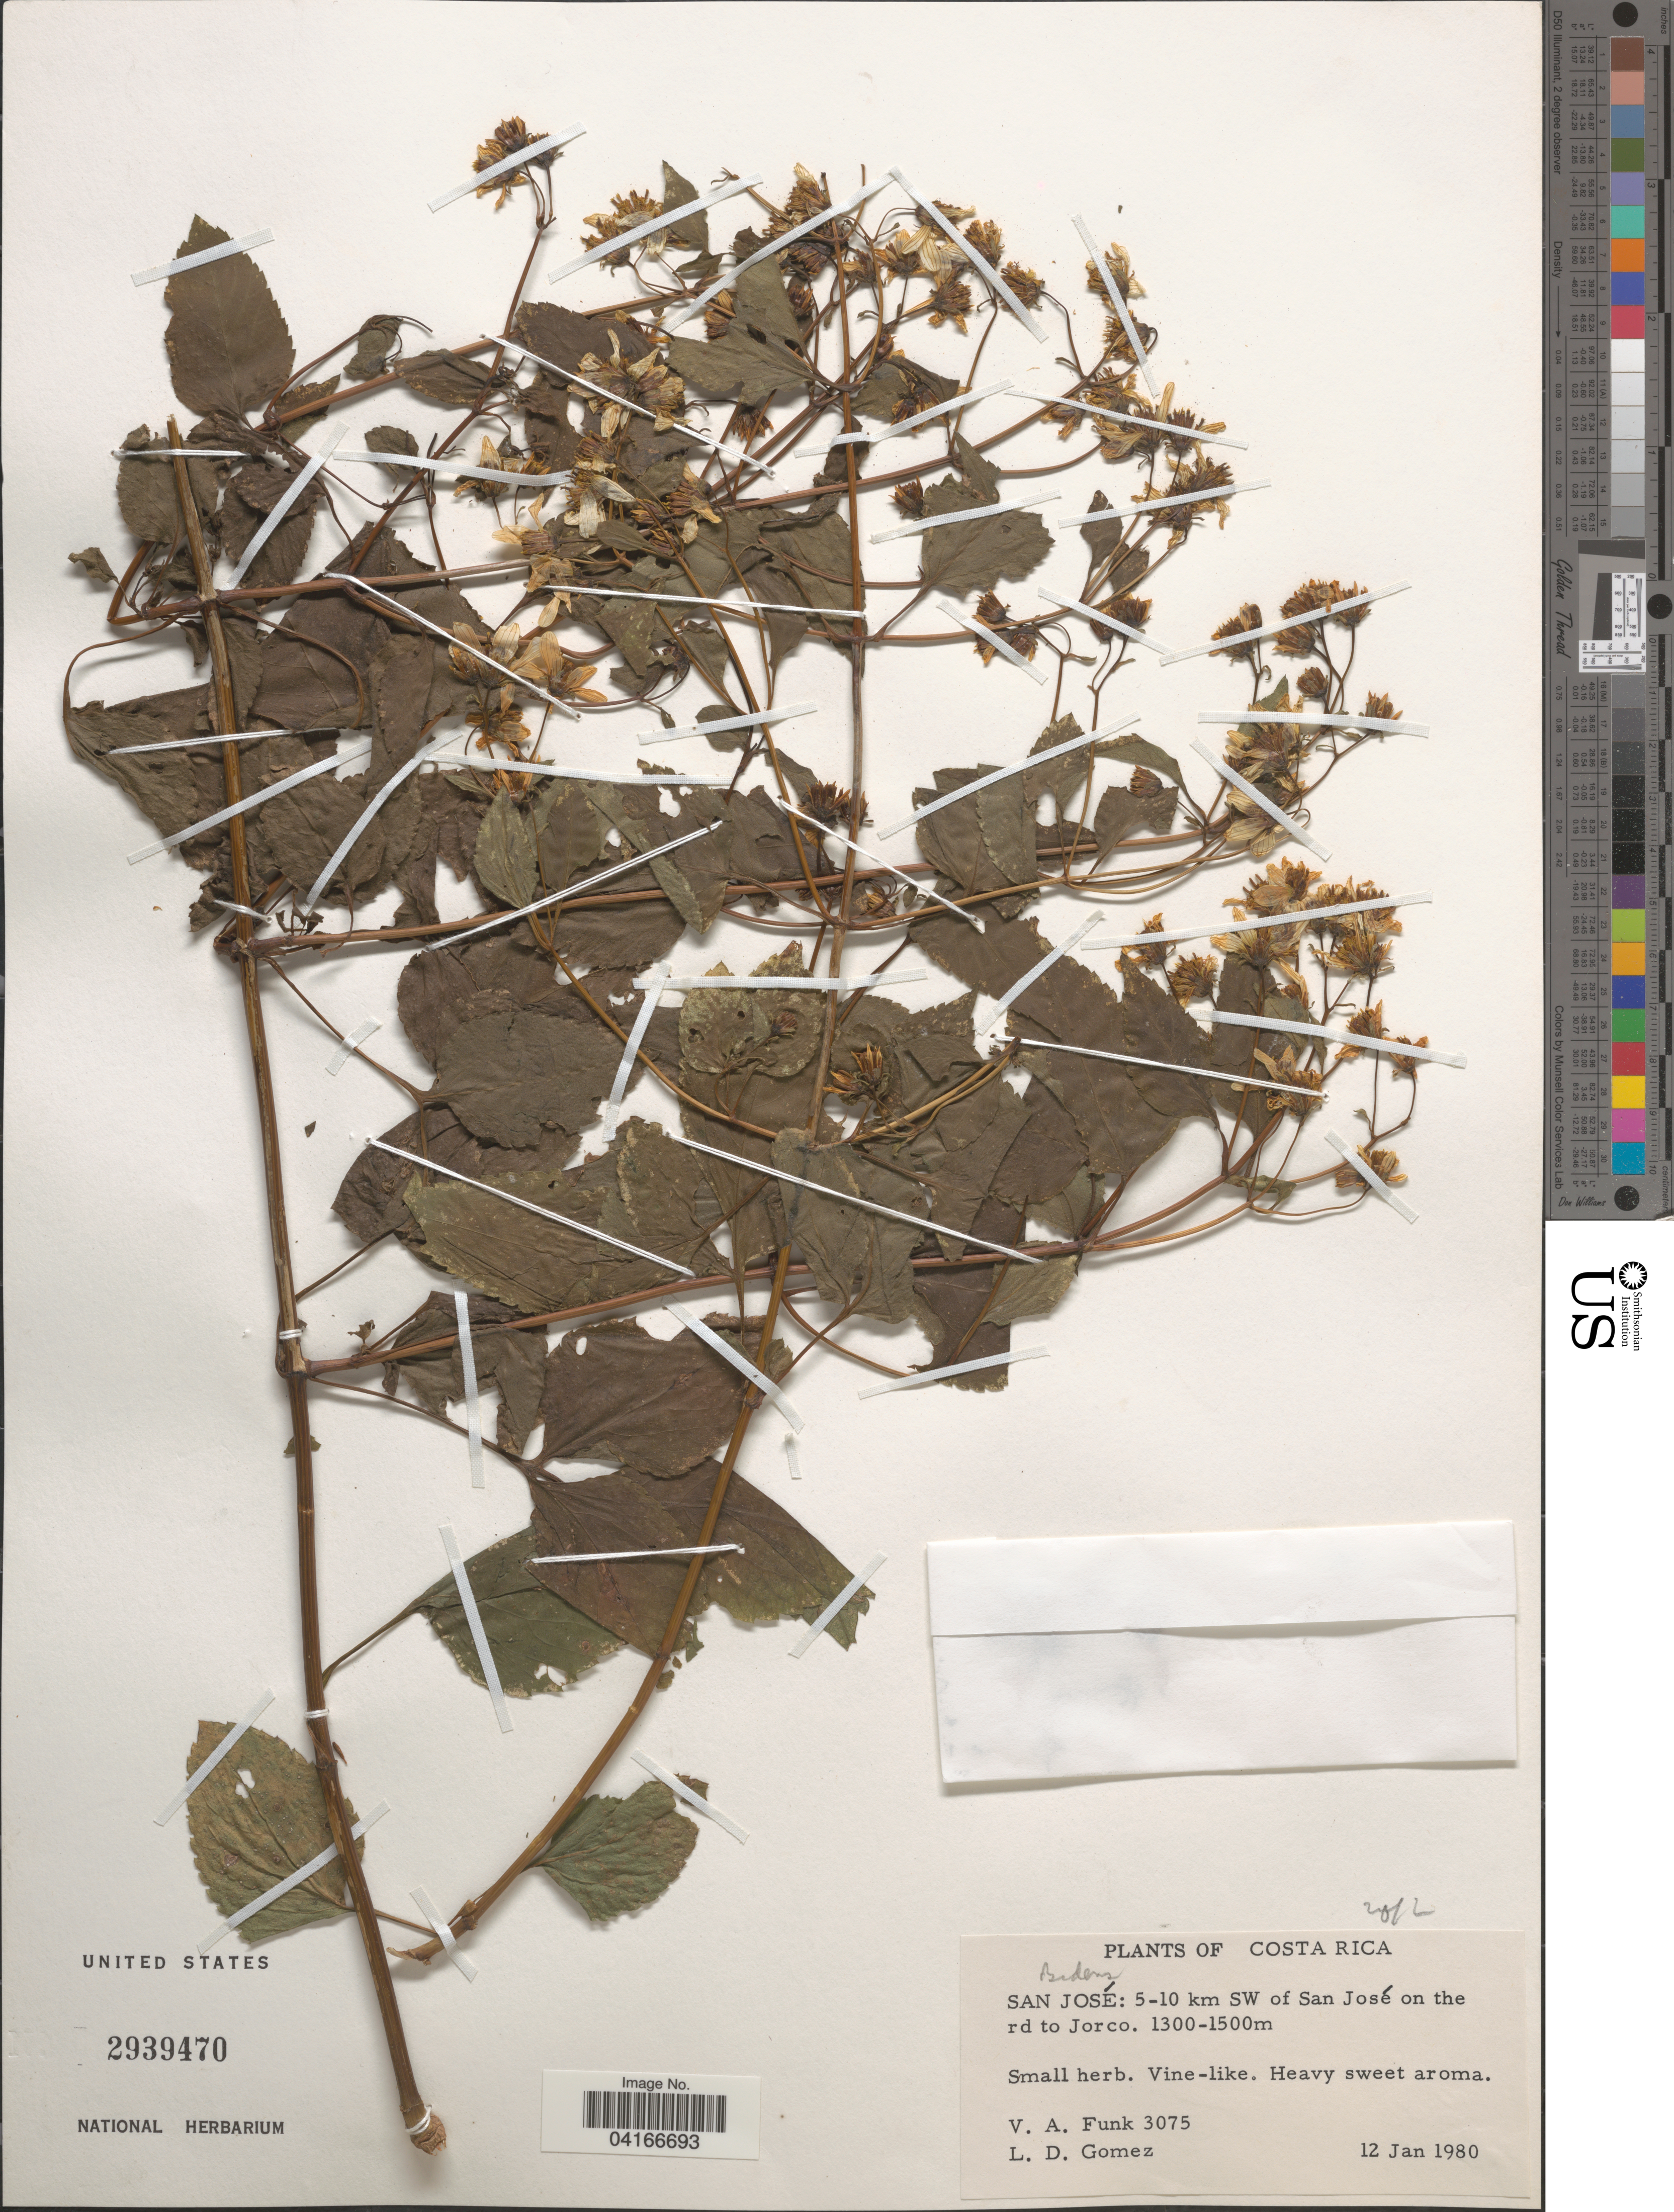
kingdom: Plantae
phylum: Tracheophyta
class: Magnoliopsida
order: Asterales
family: Asteraceae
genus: Bidens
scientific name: Bidens sp.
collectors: V. Funk & L. D. Gómez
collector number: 3075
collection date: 1980-01-12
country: Costa Rica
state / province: San José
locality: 5-10 km SW of San José on the rd to Jorco.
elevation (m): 1300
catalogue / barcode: US 2939470